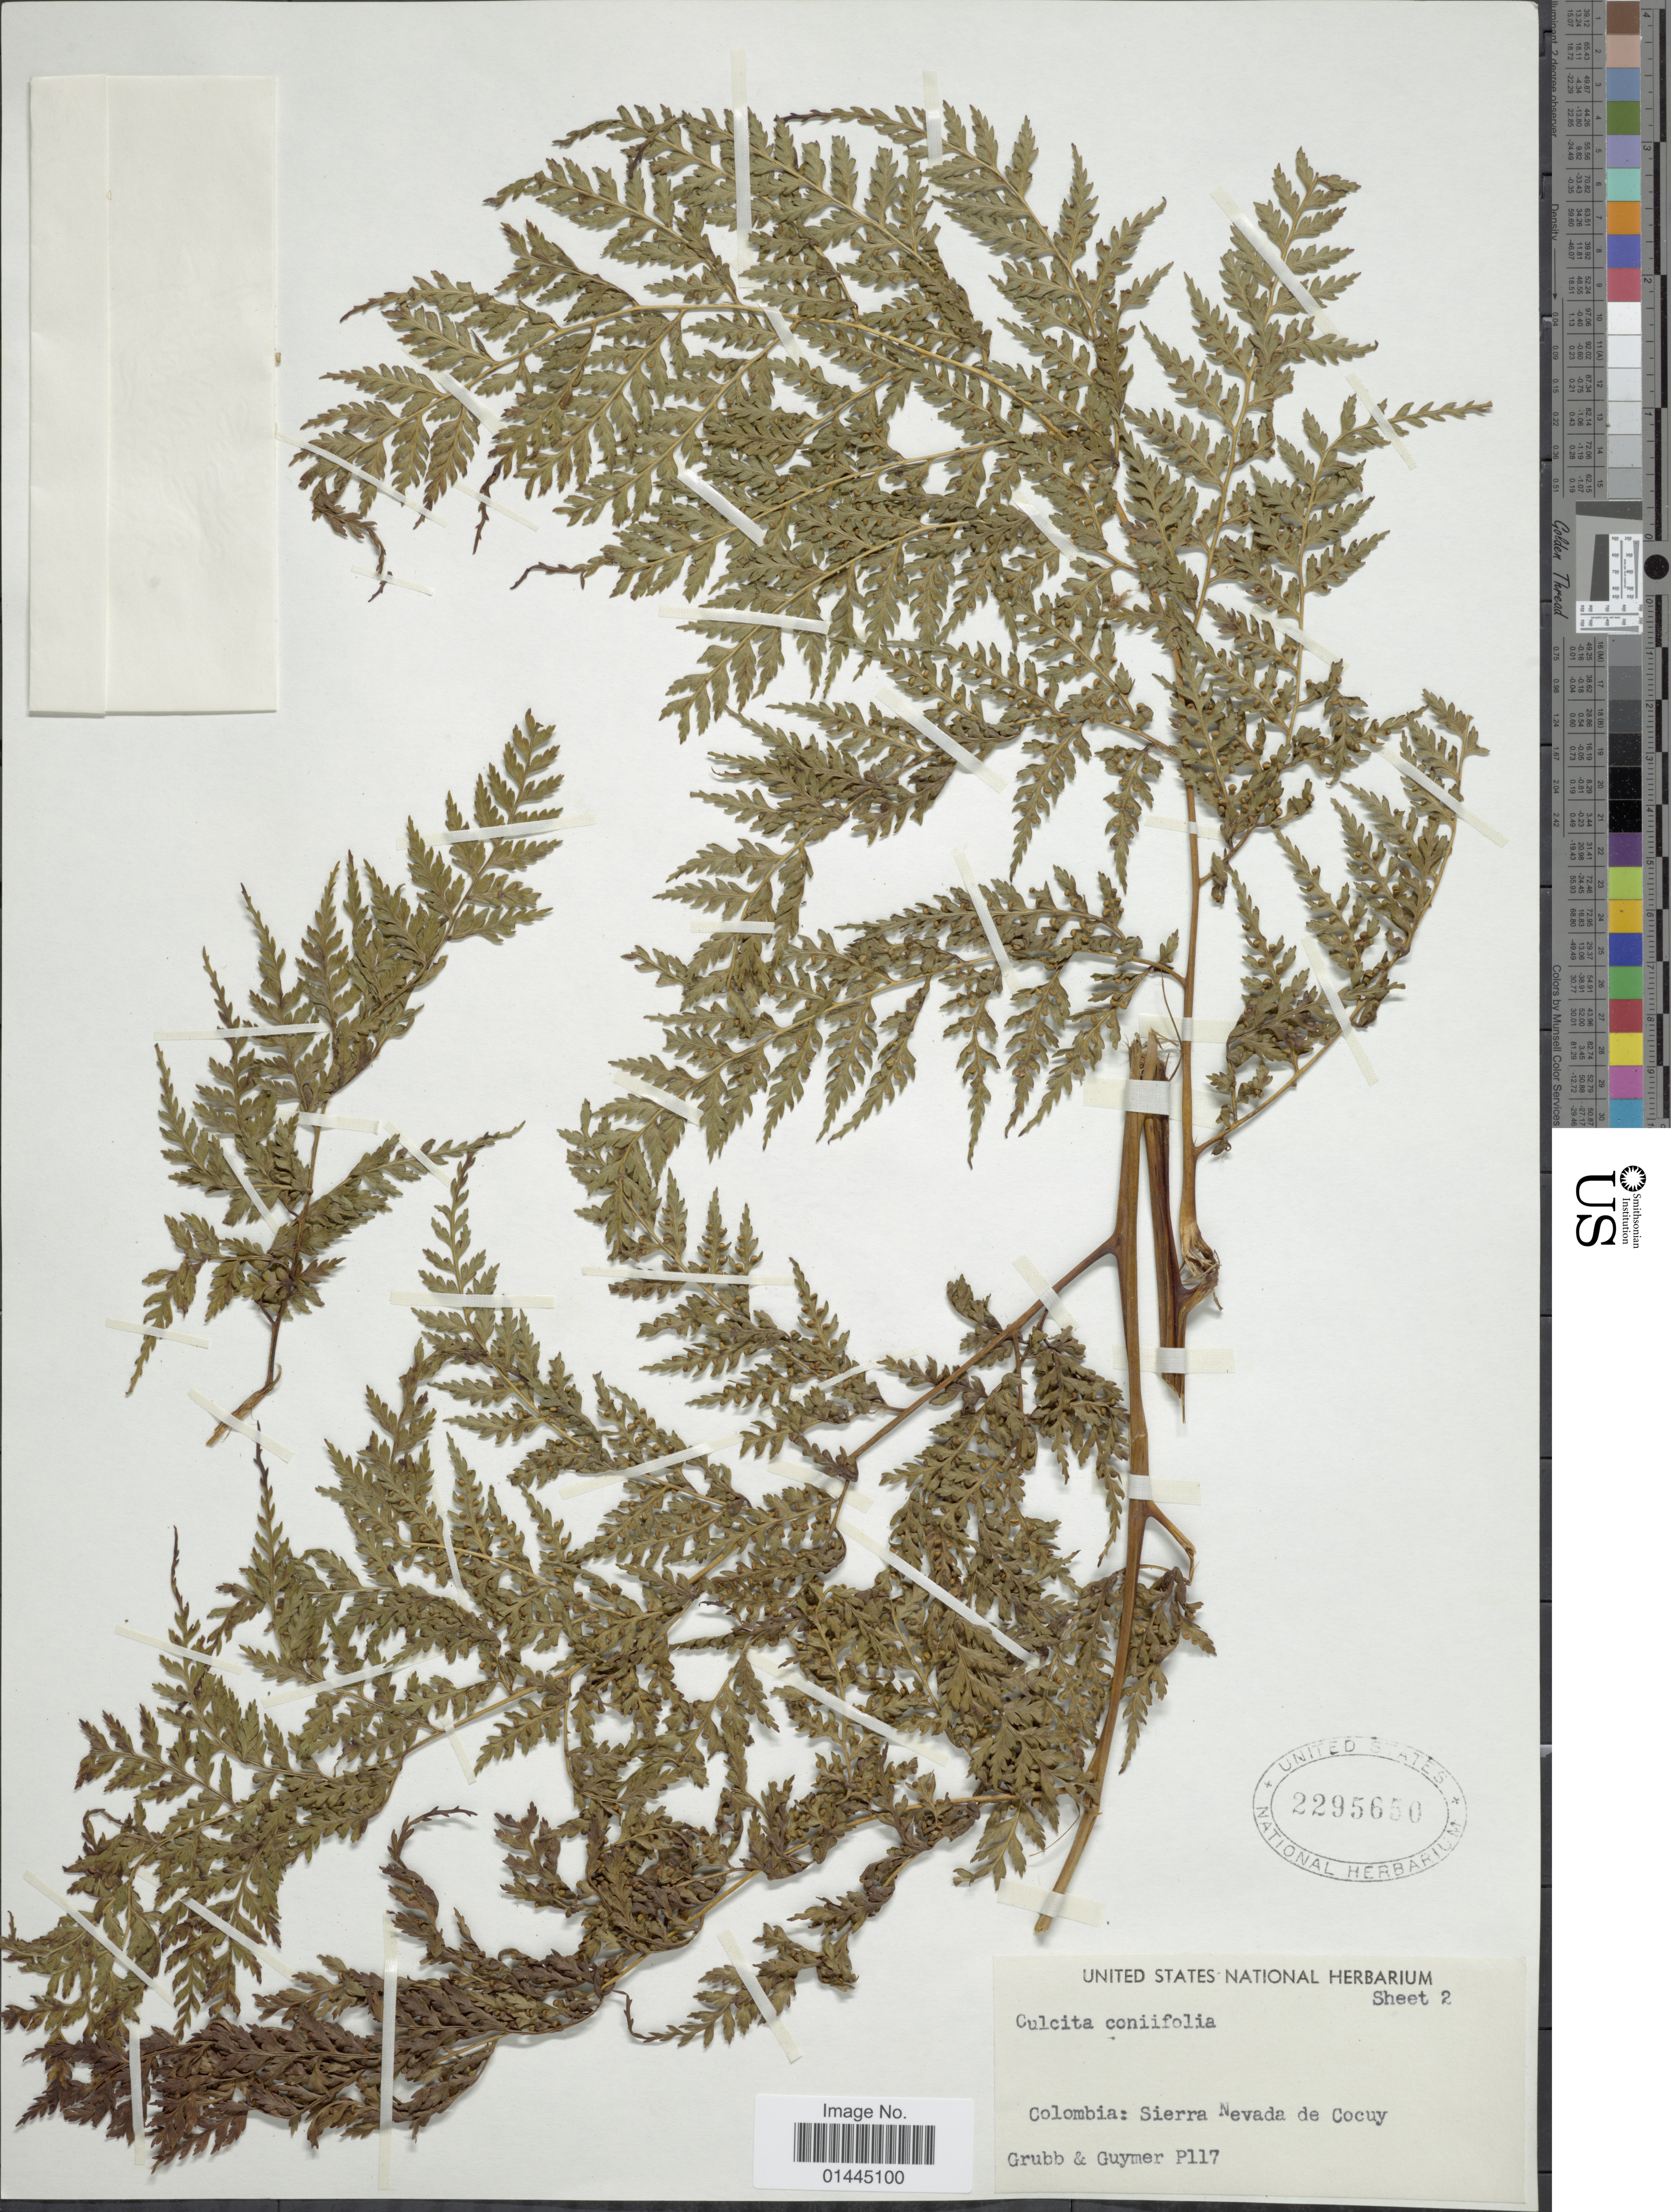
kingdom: Plantae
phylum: Tracheophyta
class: Polypodiopsida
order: Cyatheales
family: Culcitaceae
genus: Culcita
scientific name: Culcita coniifolia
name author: (Hook.) Maxon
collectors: Grubb & Guymer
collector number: P117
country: Colombia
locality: Sierra Nevada de Cocuy.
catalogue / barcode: US 2295650